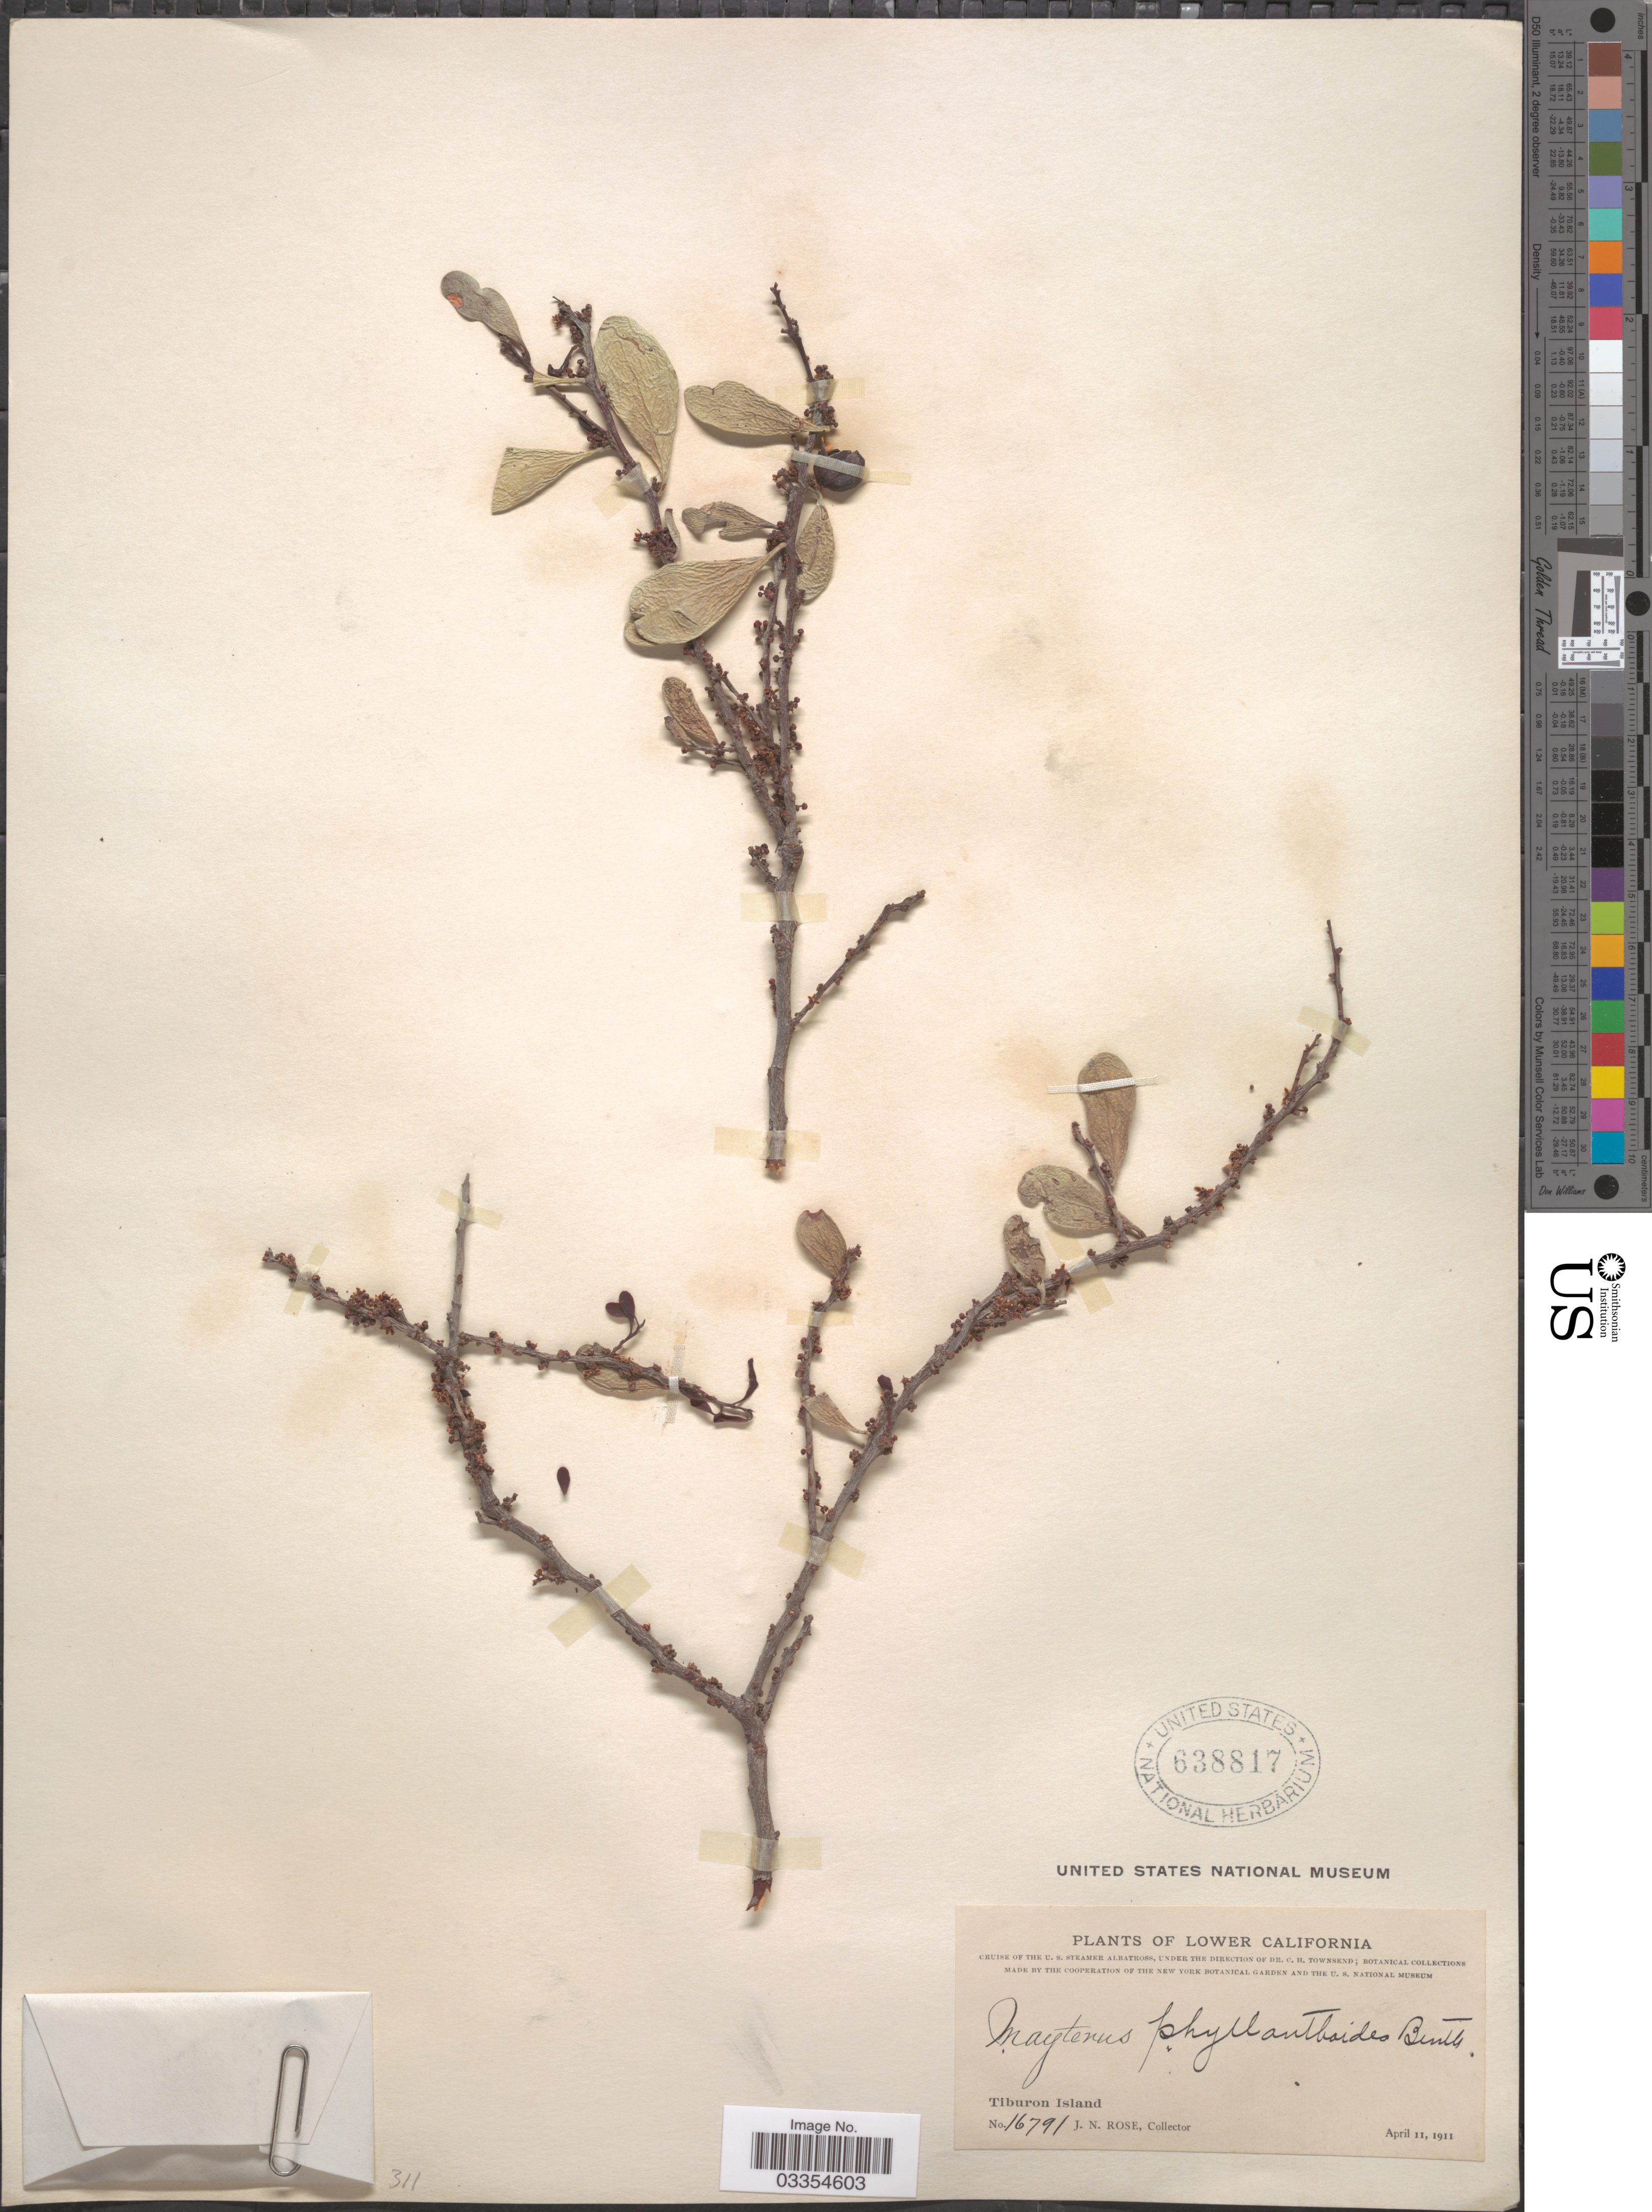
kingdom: Plantae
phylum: Tracheophyta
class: Magnoliopsida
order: Celastrales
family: Celastraceae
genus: Tricerma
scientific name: Tricerma phyllanthoides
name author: (Benth.) Lundell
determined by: Strong, Mark T., (BOT), Smithsonian Institution - National Museum of Natural History (UNITED STATES)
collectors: J. N. Rose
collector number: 19791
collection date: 1911-04-11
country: Mexico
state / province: Sonora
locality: Lower California, Tiburon Island.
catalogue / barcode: US 638817